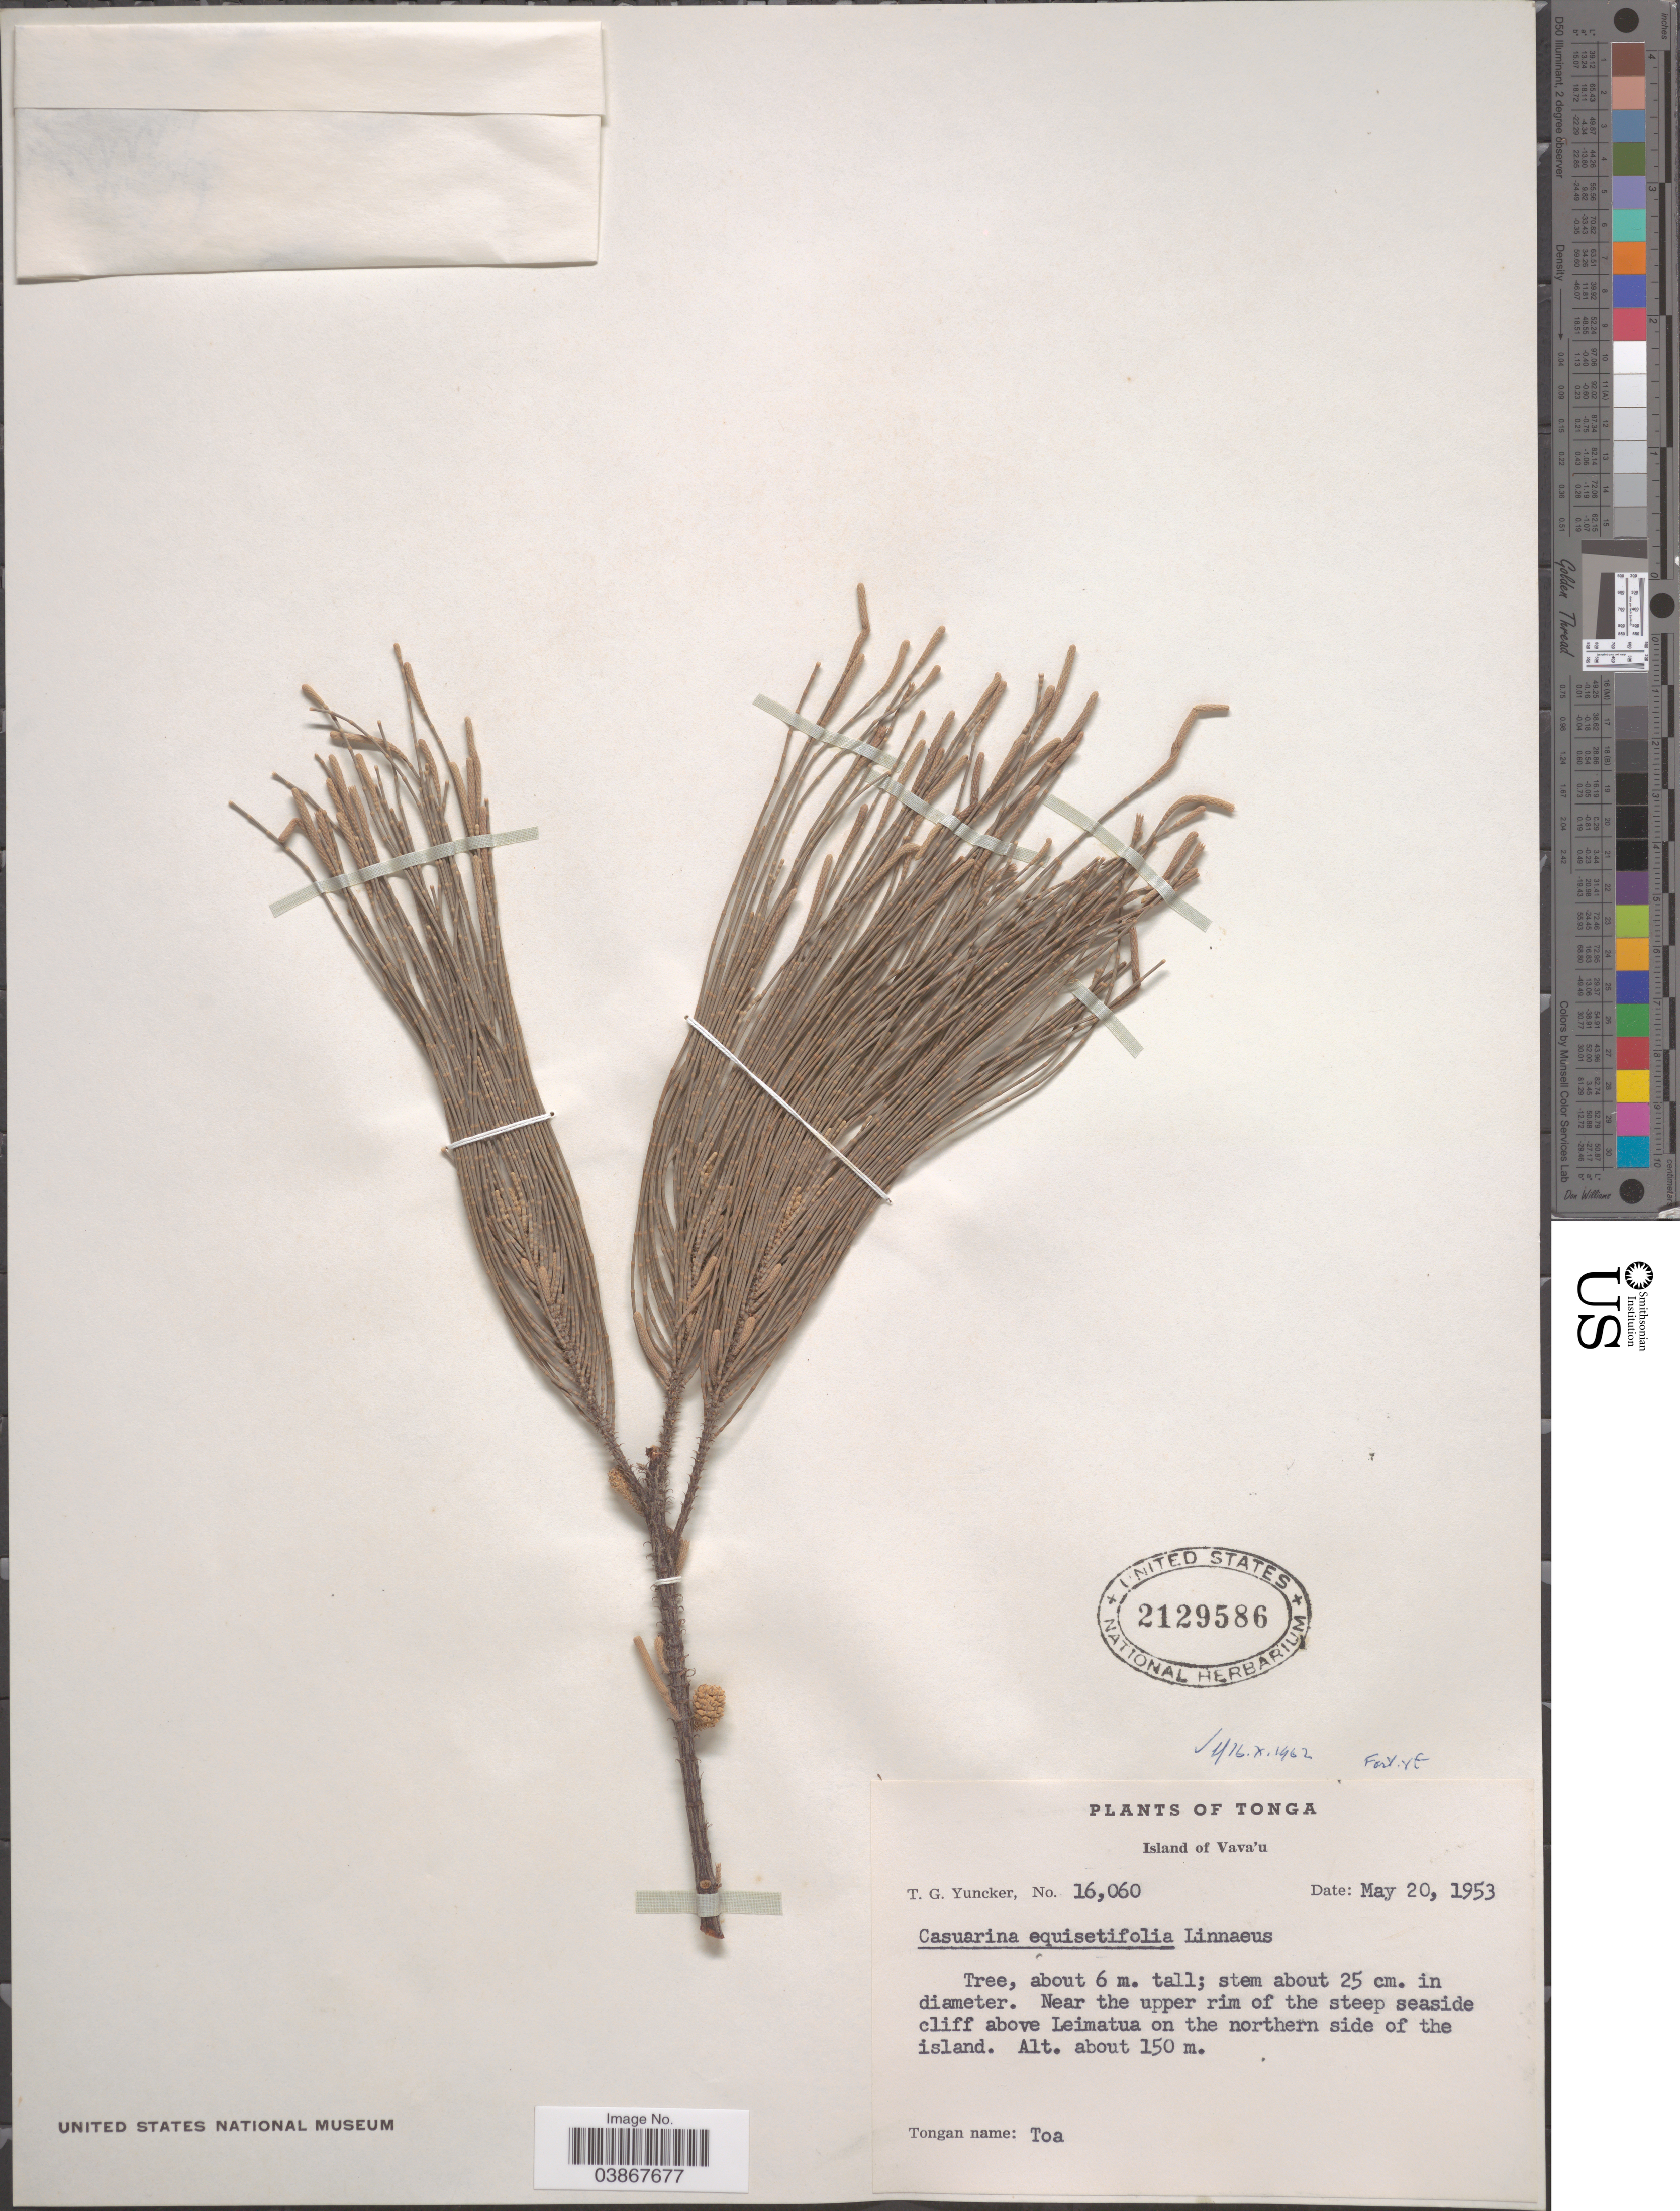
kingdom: Plantae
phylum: Tracheophyta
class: Magnoliopsida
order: Fagales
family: Casuarinaceae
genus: Casuarina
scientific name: Casuarina equisetifolia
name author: L.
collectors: T. G. Yuncker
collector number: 16060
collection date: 1953-05-20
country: Tonga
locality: Island of Vava'u. Near the upper rim of the steep seaside cliff above Leimatua on the northern side of the island.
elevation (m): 150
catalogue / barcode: US 2129586